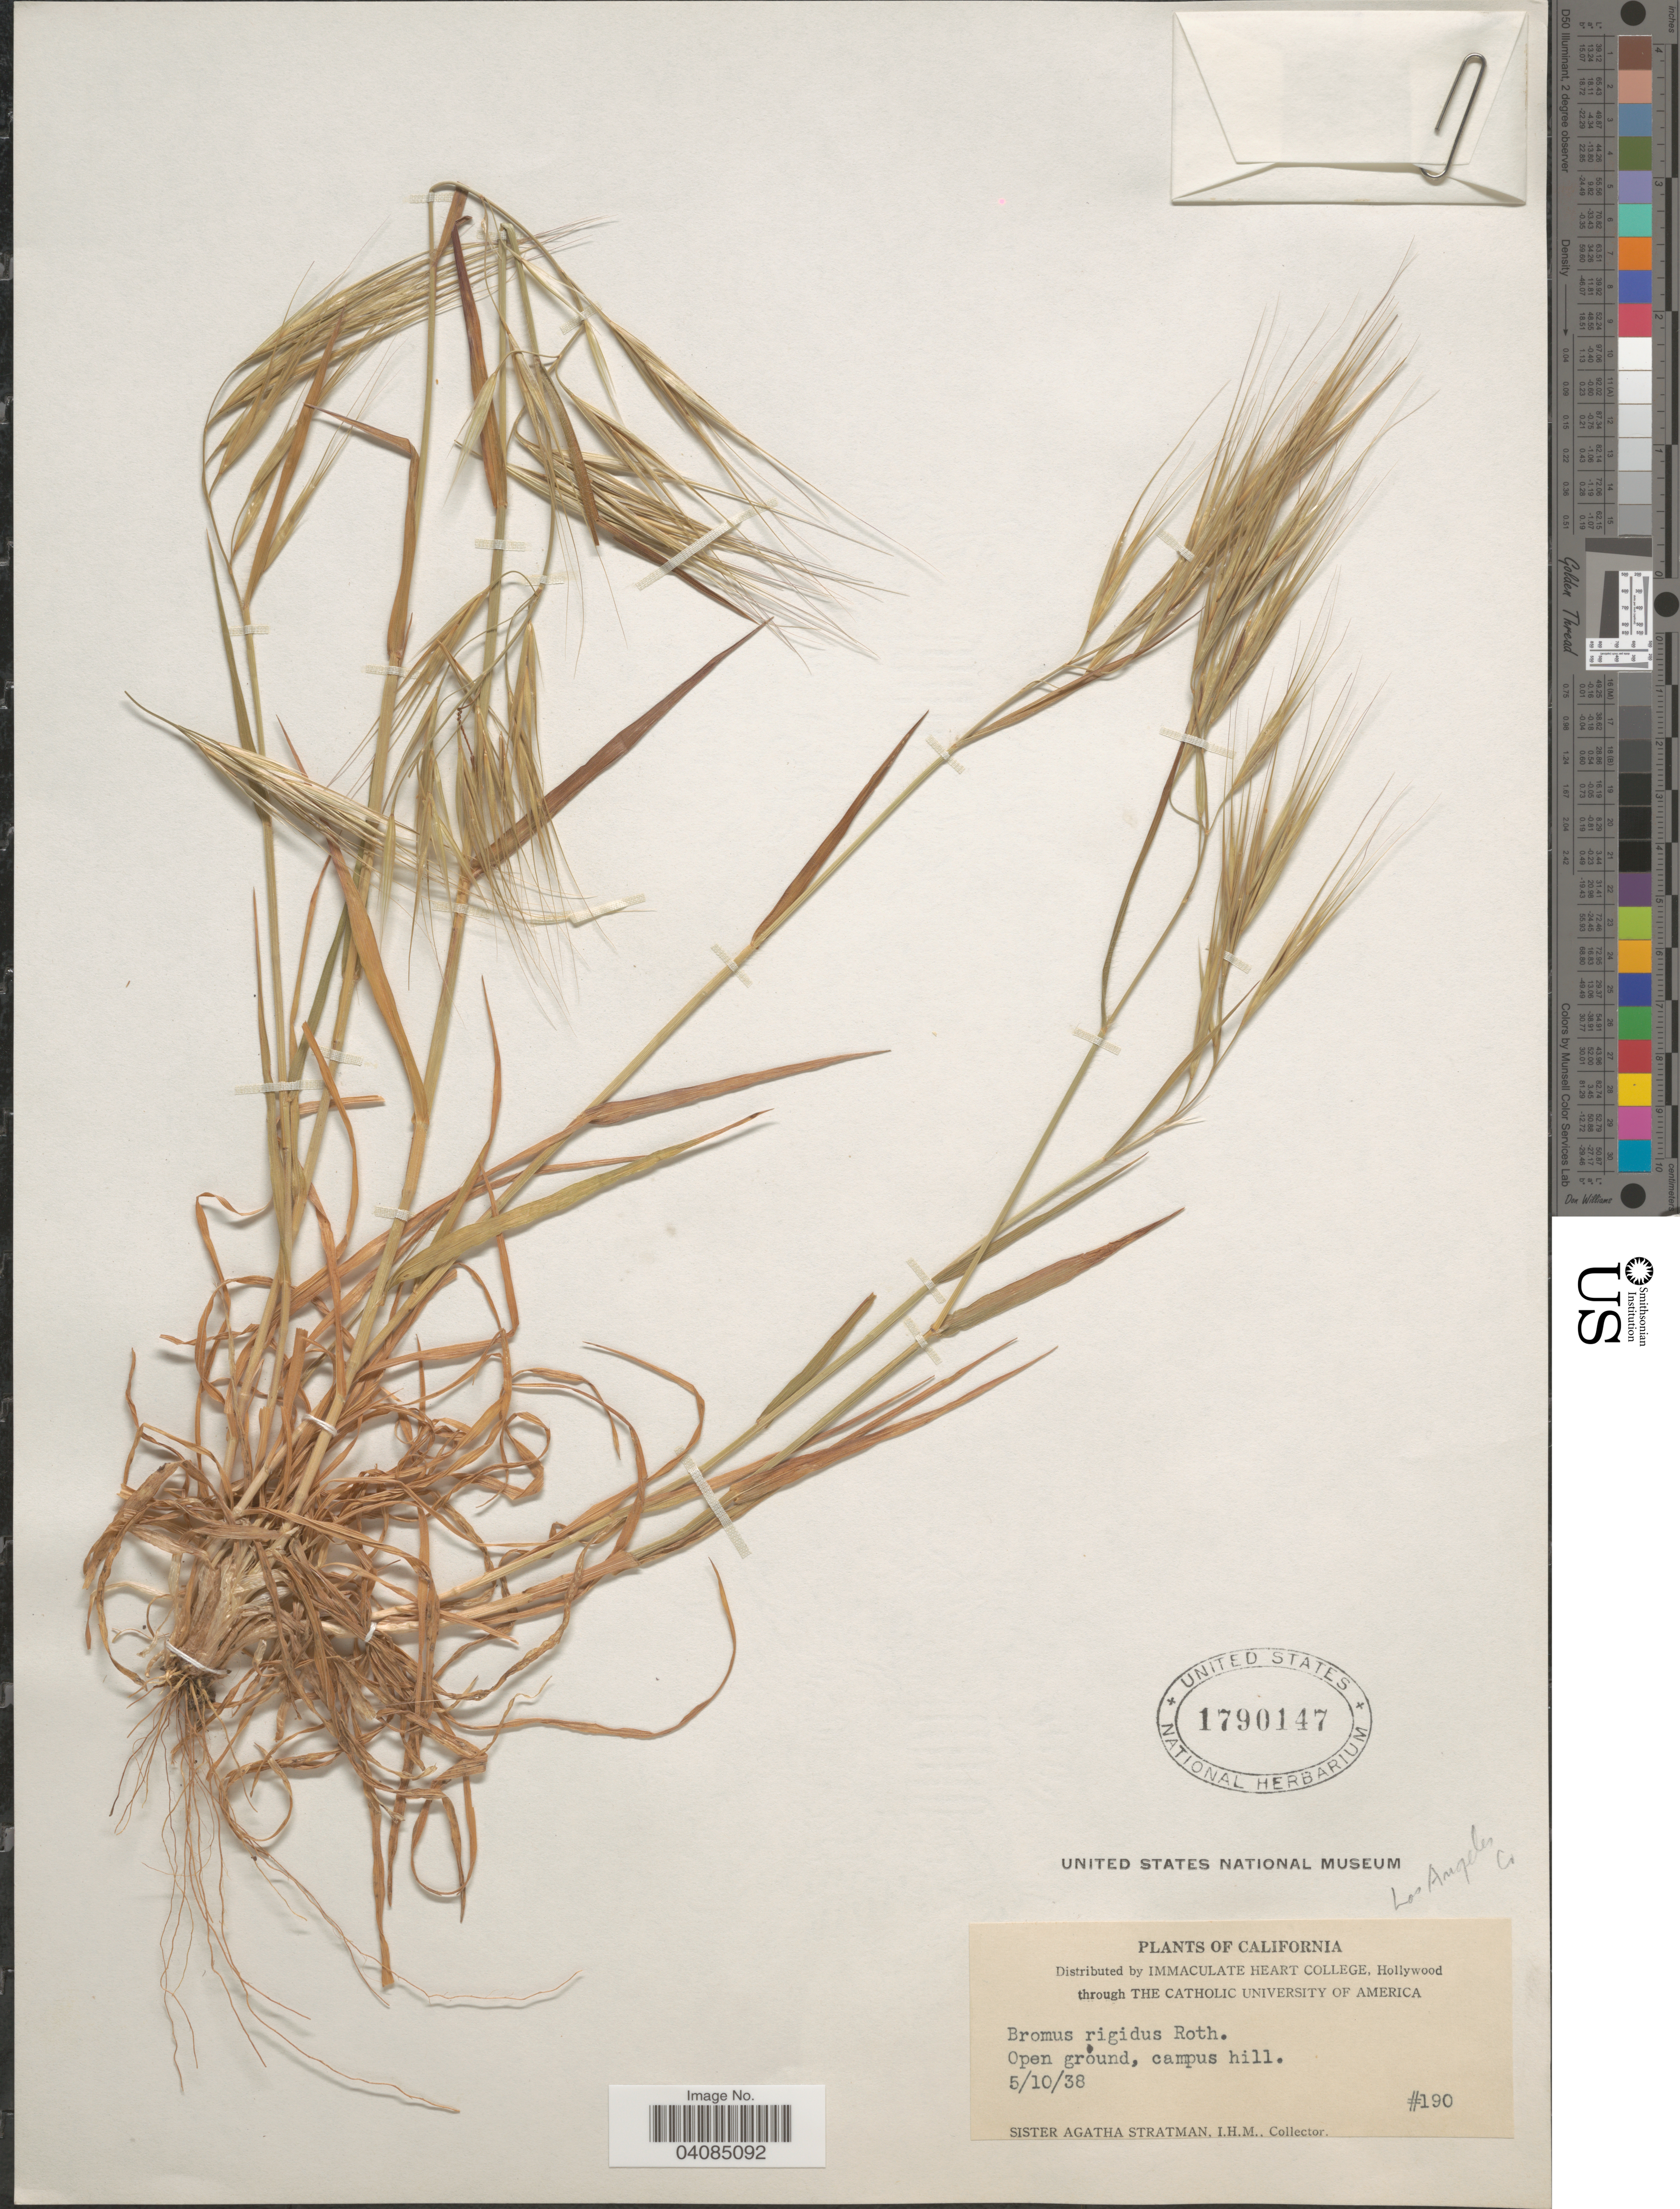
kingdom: Plantae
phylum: Tracheophyta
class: Liliopsida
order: Poales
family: Poaceae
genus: Bromus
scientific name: Bromus rigidus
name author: Roth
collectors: A. Stratman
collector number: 190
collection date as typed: Transcribed d/m/y: 10/5/38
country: United States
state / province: California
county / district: Los Angeles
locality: Open ground, campus hill. Los Angeles Co.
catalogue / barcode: US 1790147